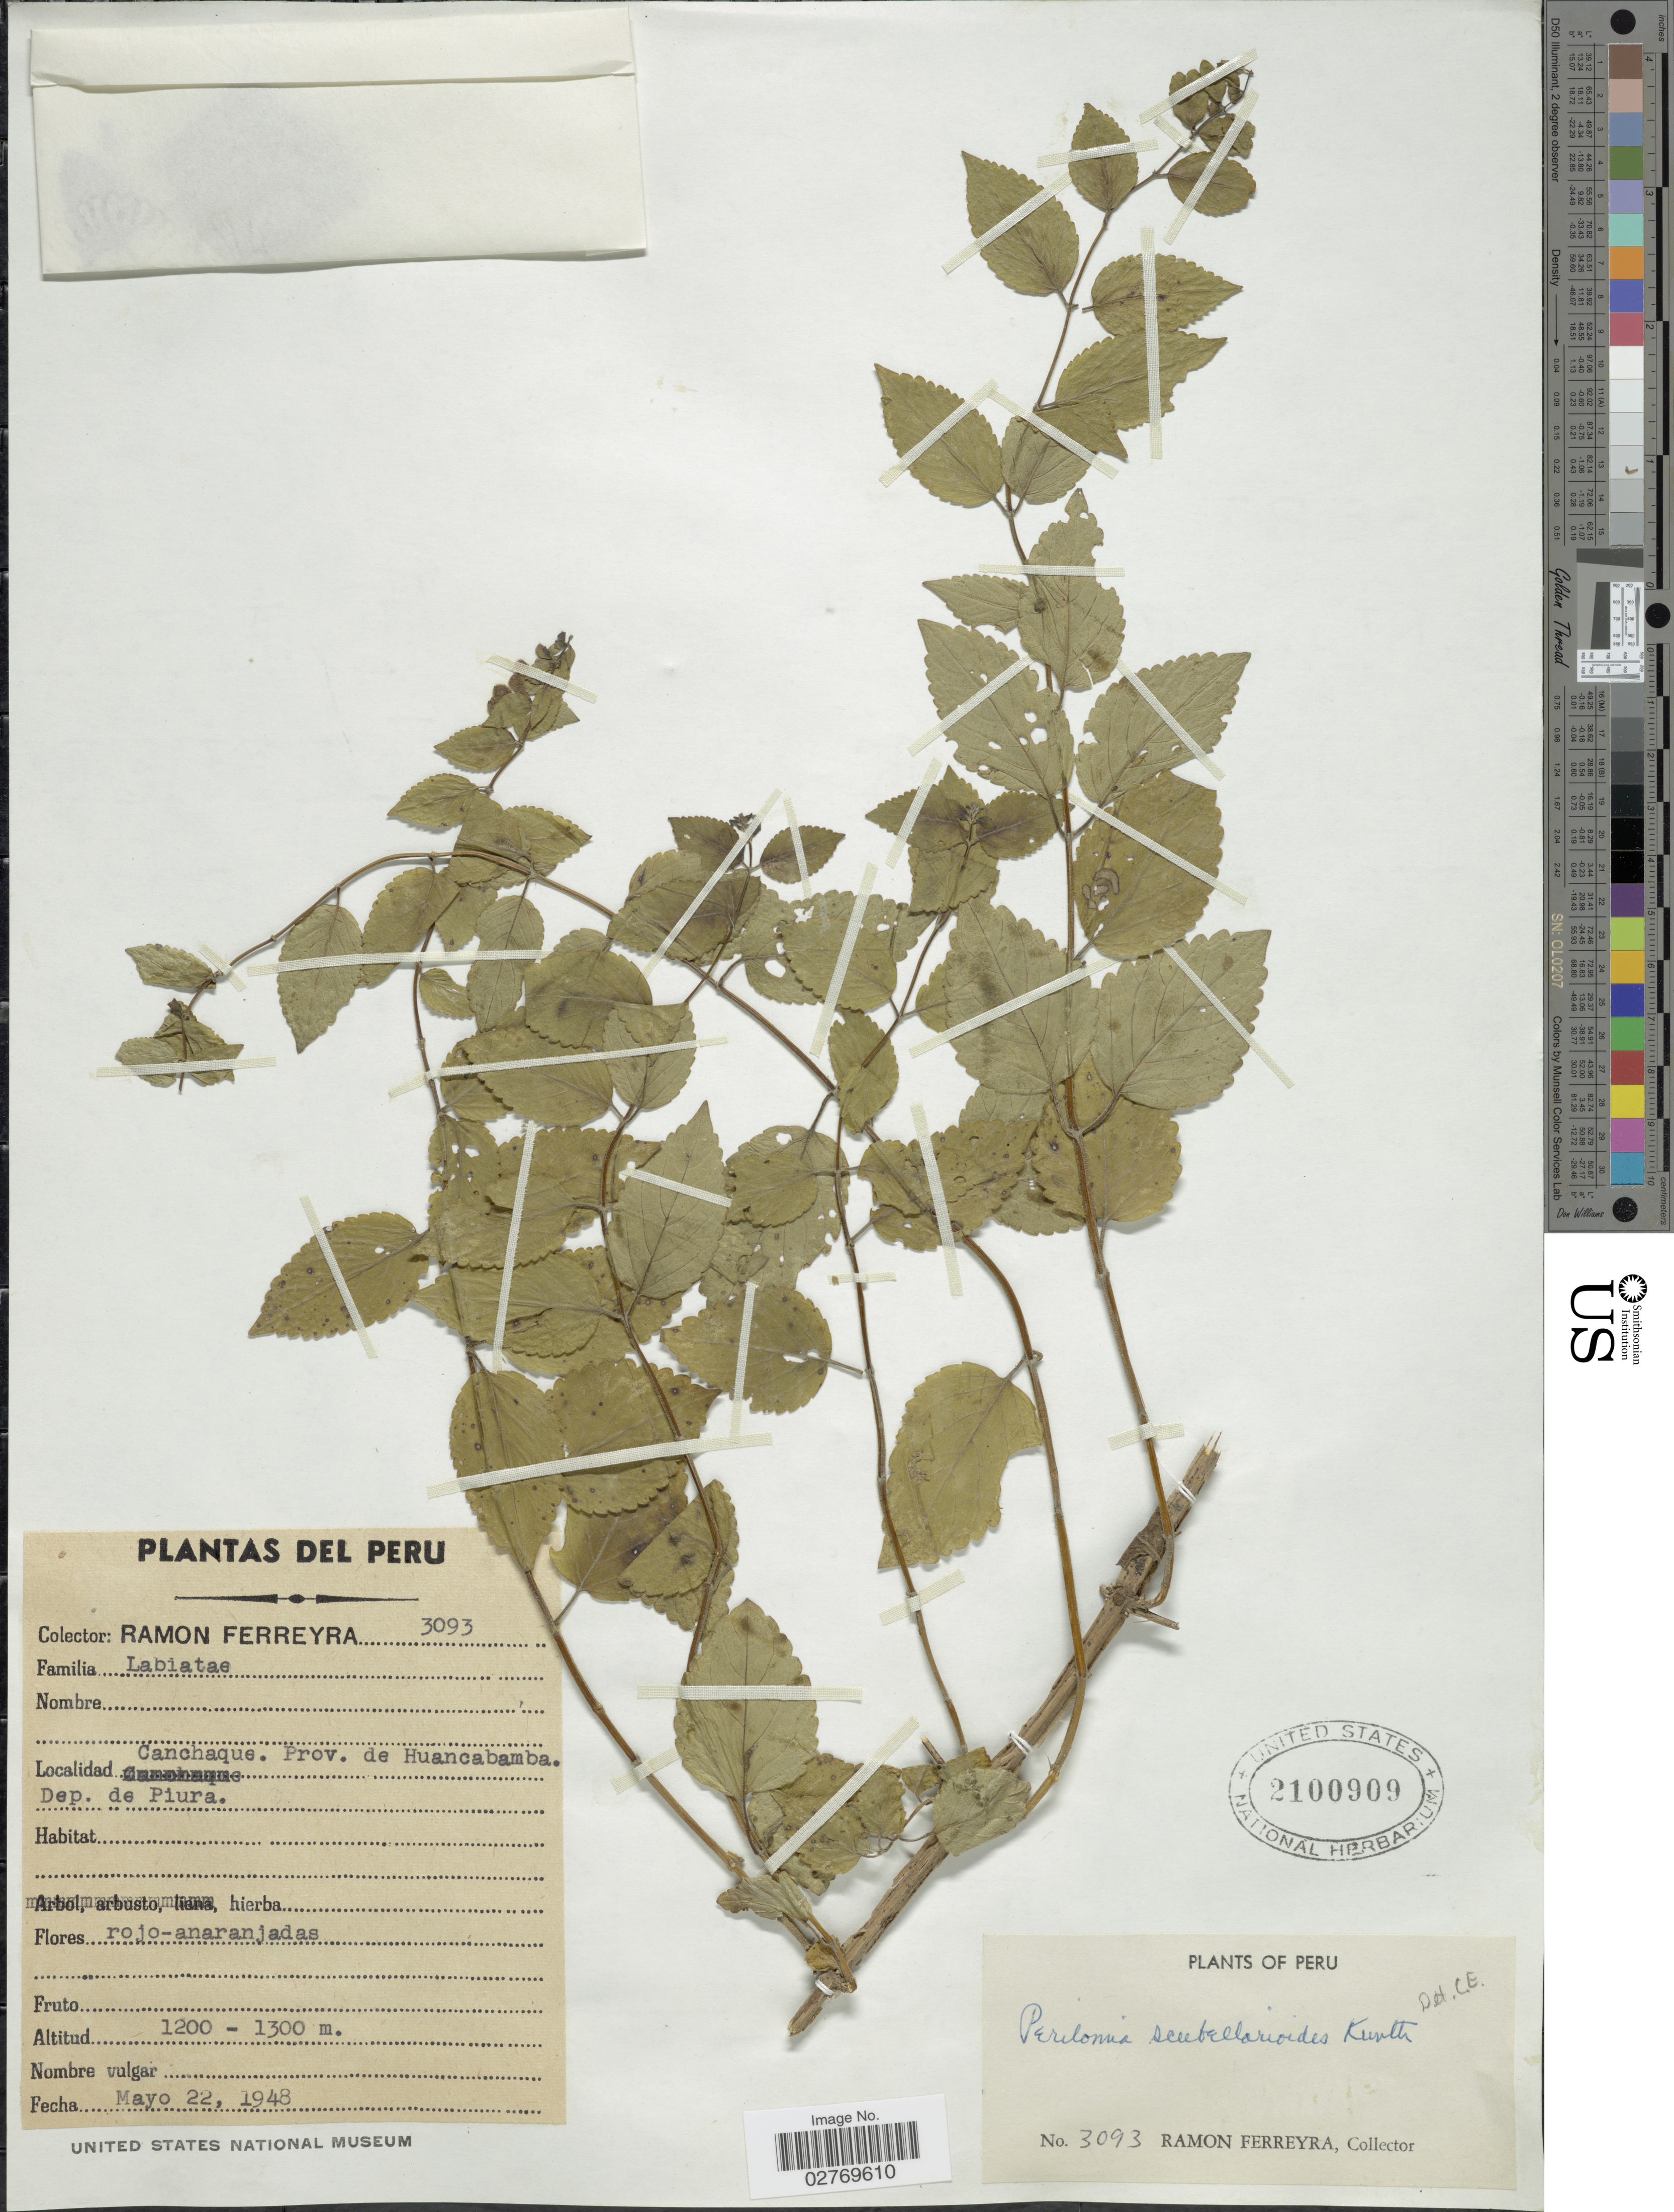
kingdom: Plantae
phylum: Tracheophyta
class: Magnoliopsida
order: Lamiales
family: Lamiaceae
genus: Scutellaria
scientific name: Scutellaria scutellarioides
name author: (Kunth) Harley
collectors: R. A. Ferreyra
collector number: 3093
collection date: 1948-05-22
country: Peru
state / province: Piura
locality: Canchaque. Prov. de Huancabamba. Dep. de Piura.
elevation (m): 1200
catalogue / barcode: US 2100909